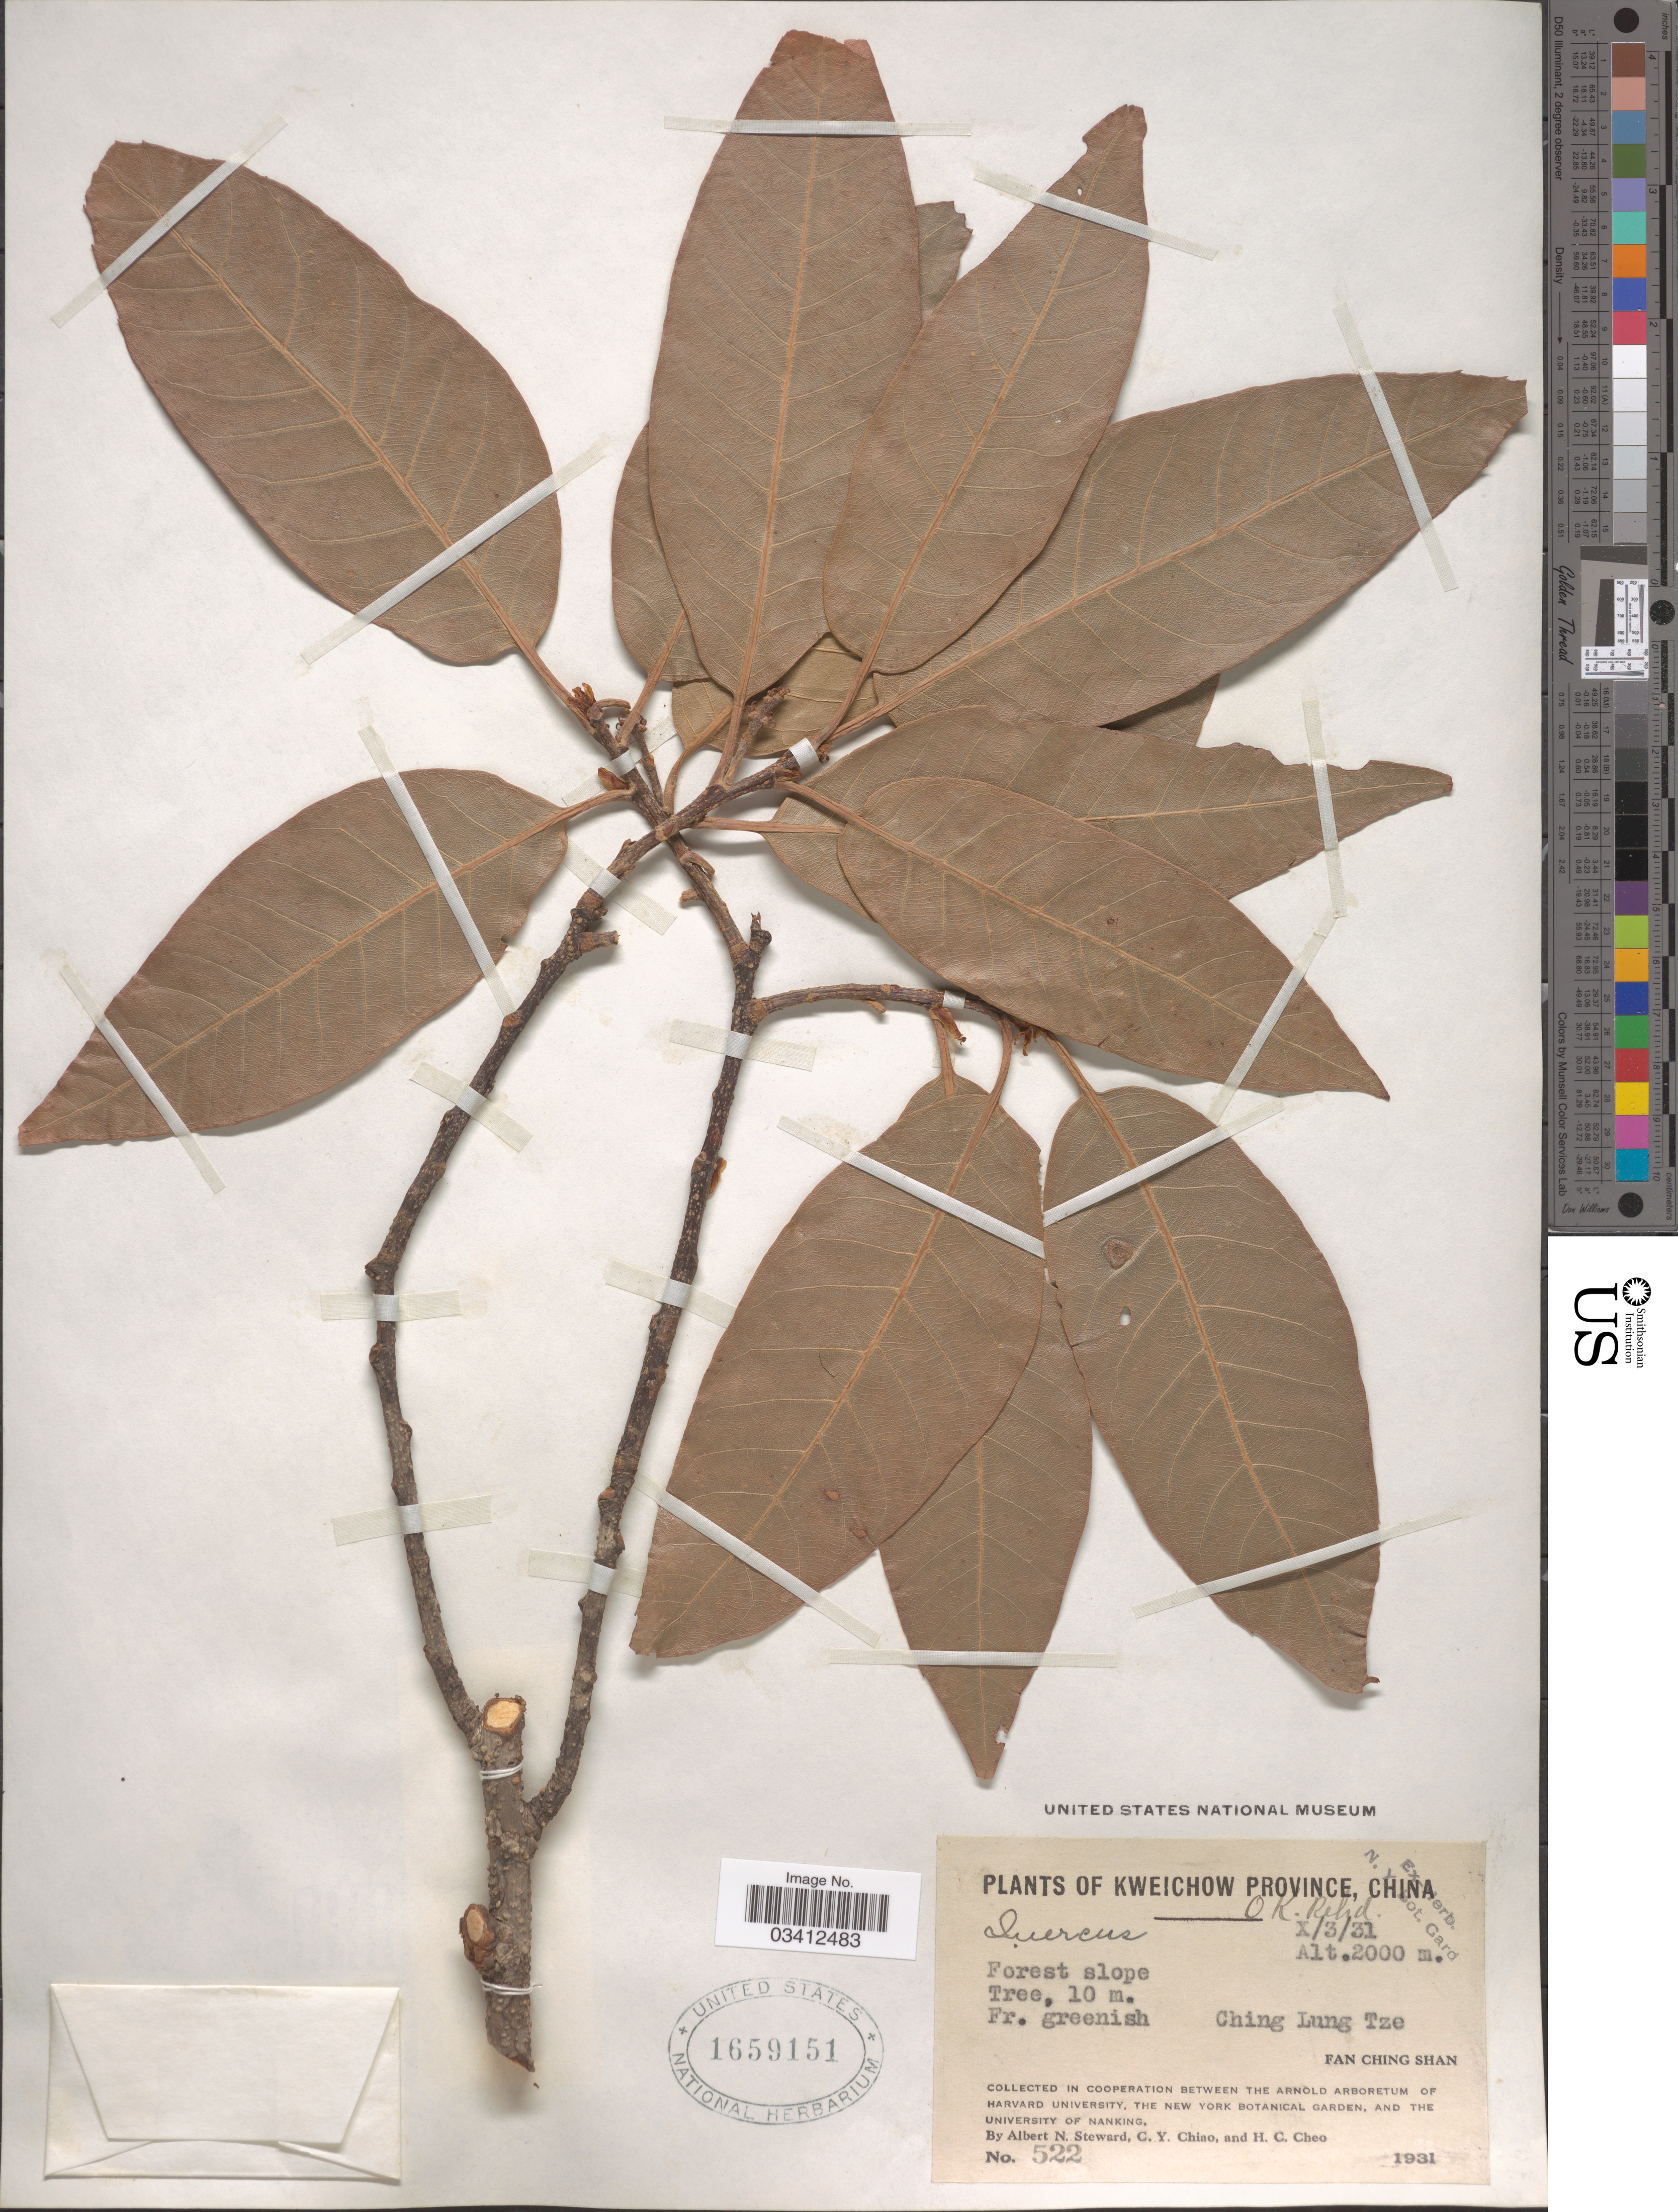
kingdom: Plantae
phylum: Tracheophyta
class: Magnoliopsida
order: Fagales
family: Fagaceae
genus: Quercus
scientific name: Quercus sp.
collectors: A. N. Steward, C. Y. Chiao & H. Cheo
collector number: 522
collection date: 1931-10-03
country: China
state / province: Guizhou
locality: Kweichow Province. Ching Lung Tze. Fan Ching Shan.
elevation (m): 2000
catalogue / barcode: US 1659151